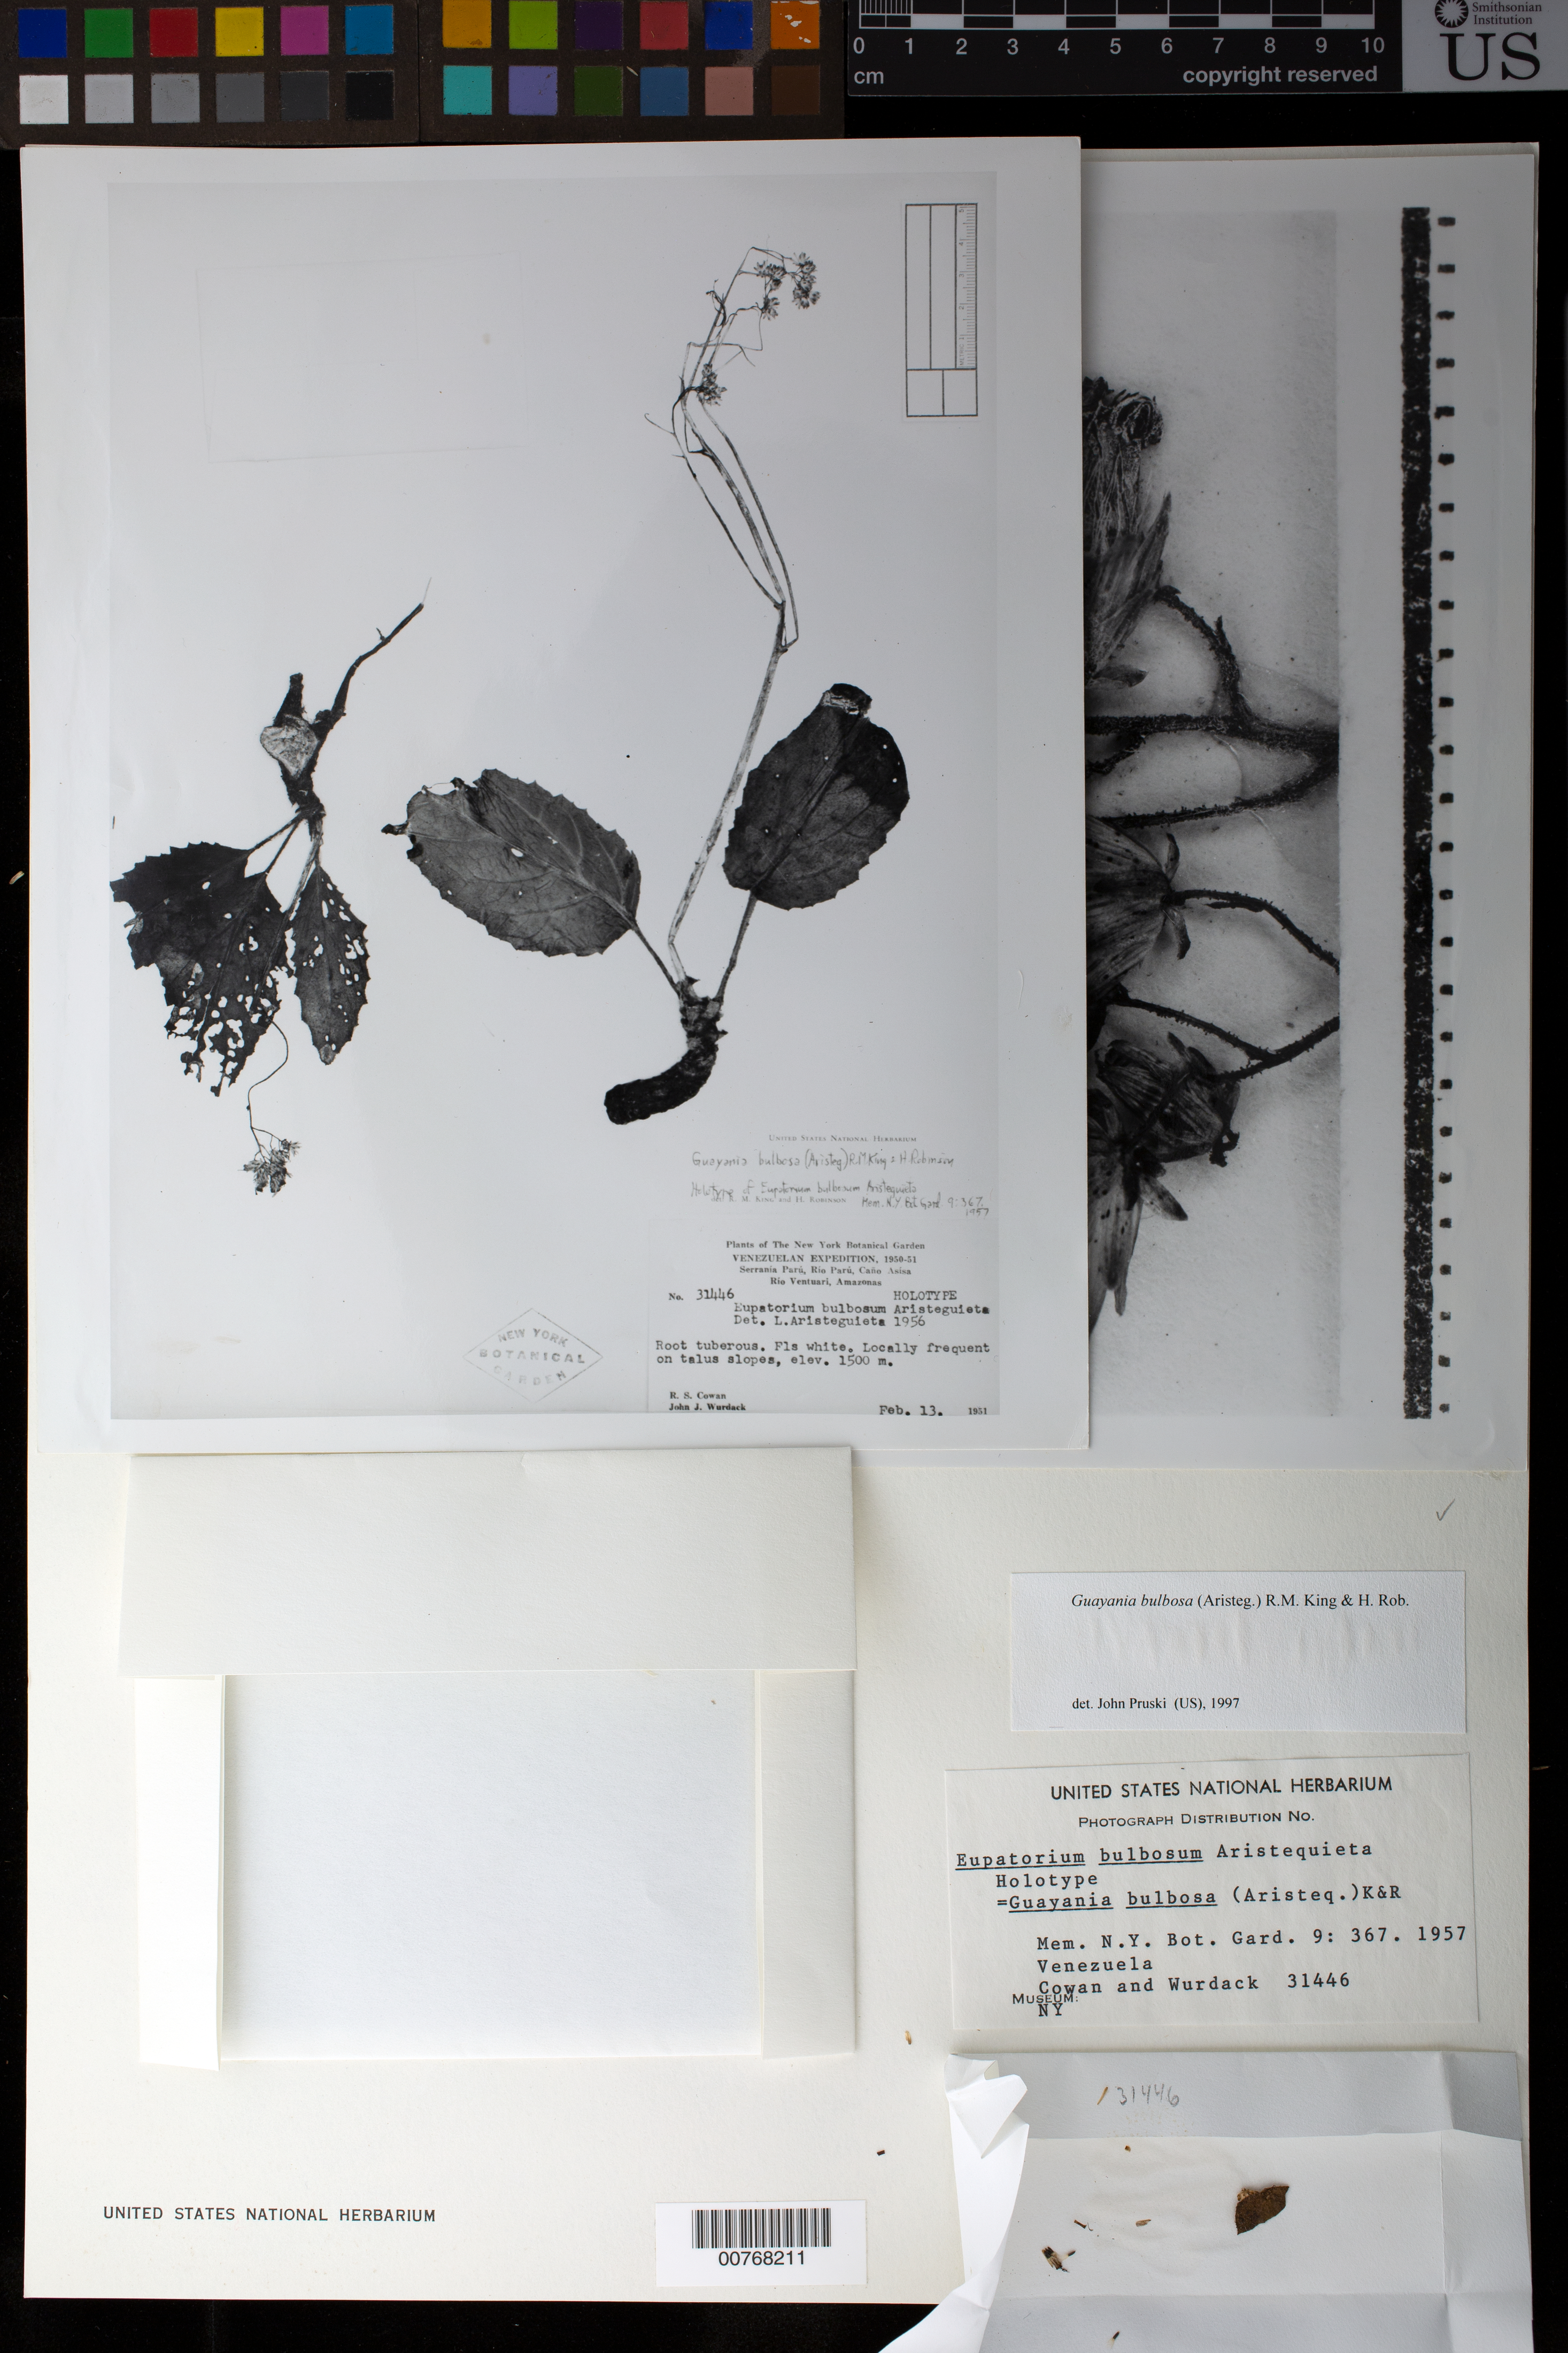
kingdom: Plantae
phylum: Tracheophyta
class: Magnoliopsida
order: Asterales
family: Asteraceae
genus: Guayania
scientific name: Guayania bulbosa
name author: (Aristeg.) R.M. King & H. Rob.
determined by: Aristeguieta, L.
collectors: R. S. Cowan & J. J. Wurdack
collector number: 31446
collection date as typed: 13-Feb-51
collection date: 1951-02-13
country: Venezuela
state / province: Amazonas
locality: Serranía Parú, Río Parú, Caño Asísa, Río Ventuari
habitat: Talus slopes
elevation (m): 1500